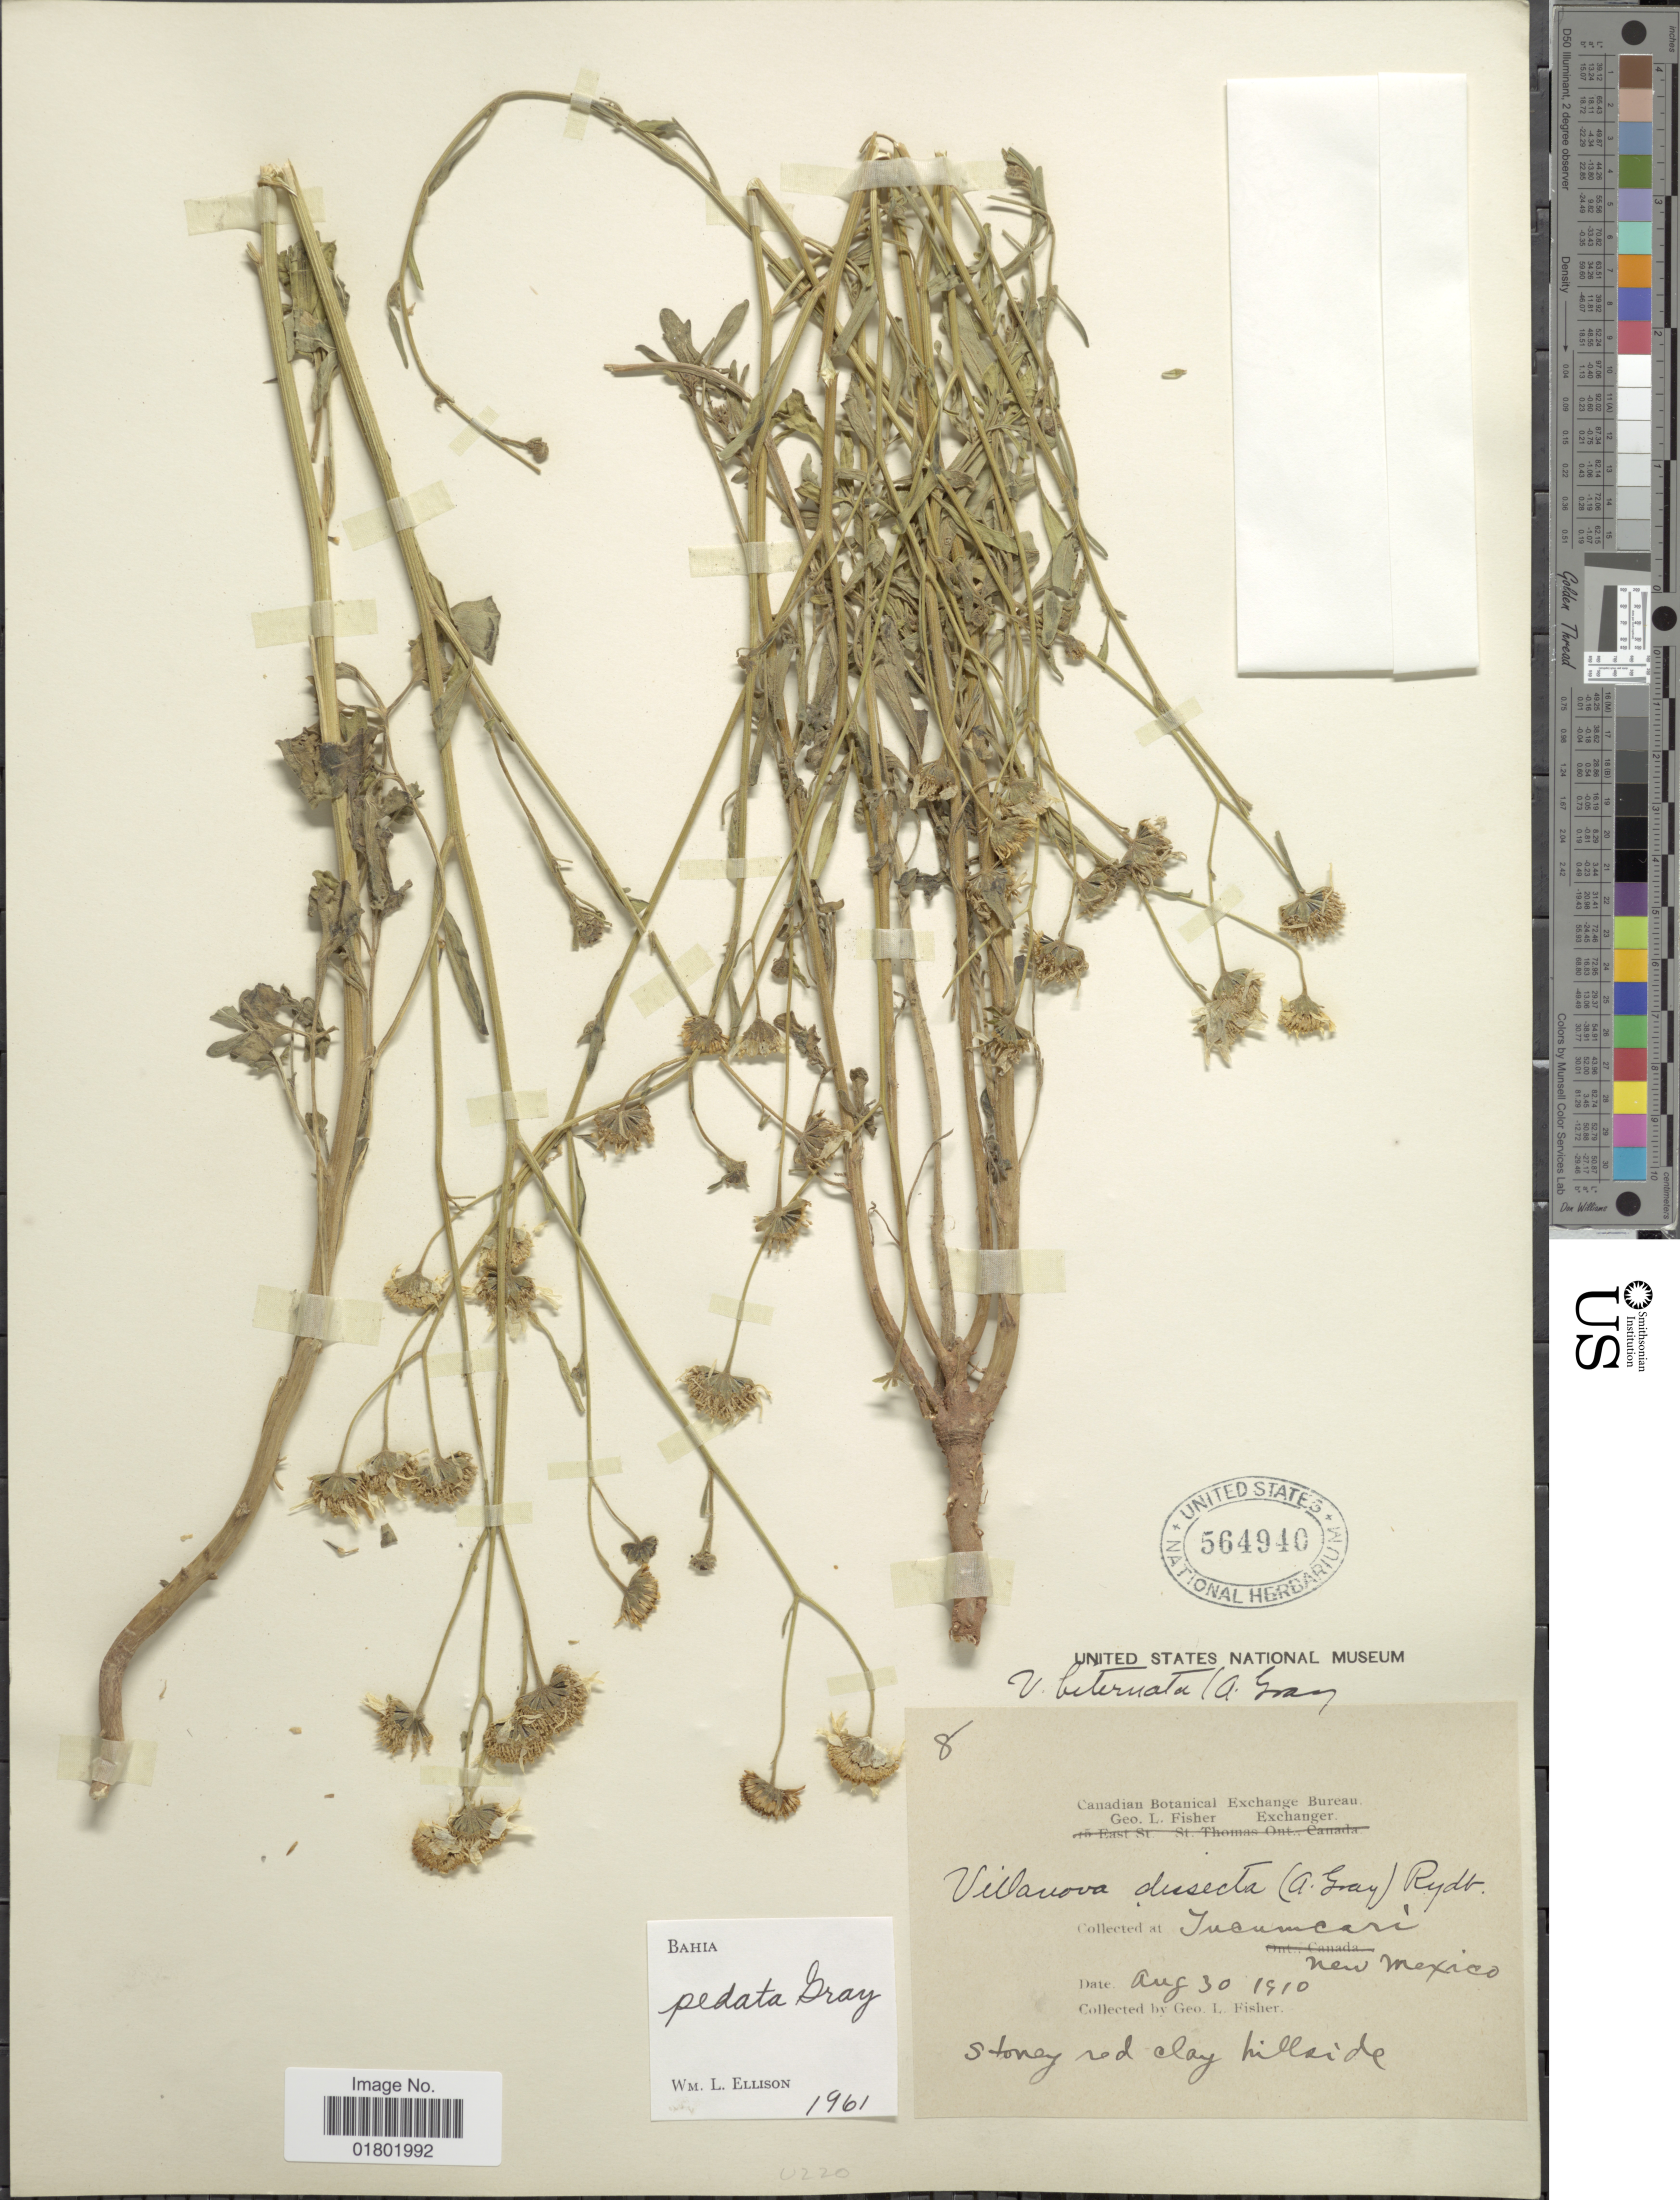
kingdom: Plantae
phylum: Tracheophyta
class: Magnoliopsida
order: Asterales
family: Asteraceae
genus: Bahia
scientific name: Bahia pedata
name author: A. Gray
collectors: G. L. Fisher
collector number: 8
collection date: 1910-08-30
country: United States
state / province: New Mexico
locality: Tucumcari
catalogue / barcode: US 564940